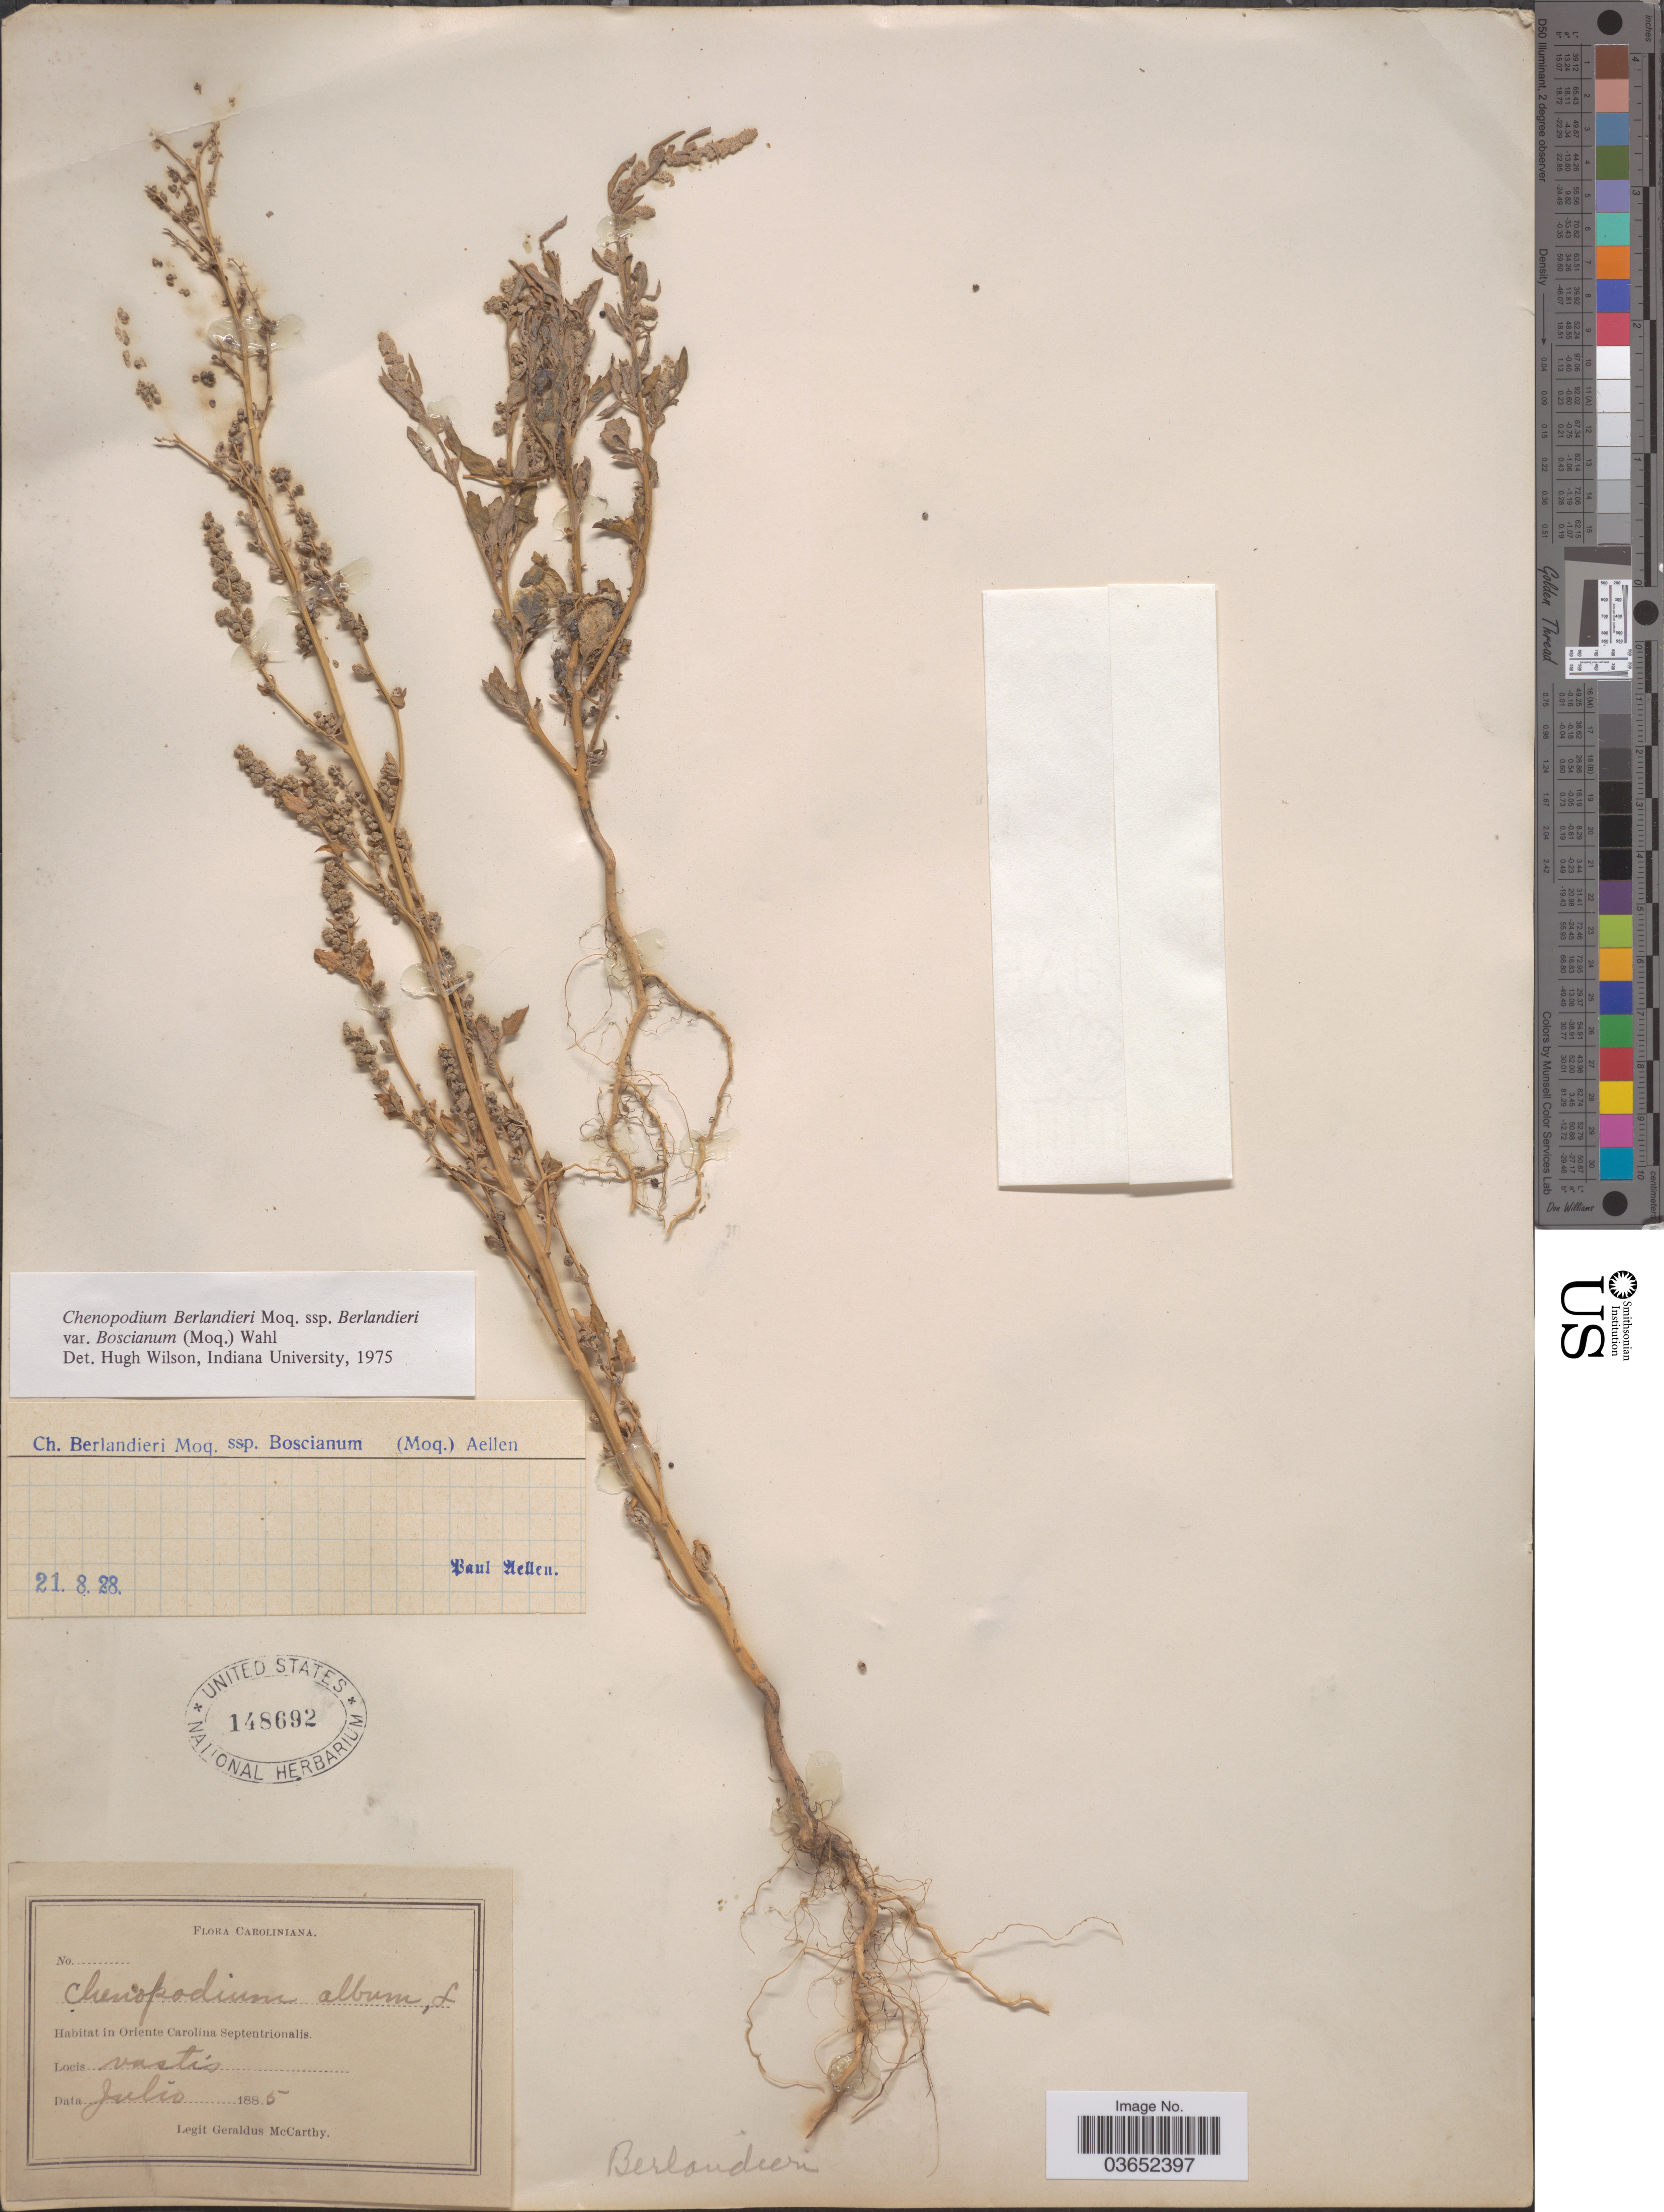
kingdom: Plantae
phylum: Tracheophyta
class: Magnoliopsida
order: Caryophyllales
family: Amaranthaceae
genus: Chenopodium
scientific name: Chenopodium berlandieri var. boscianum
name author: (Moq.) Wahl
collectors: M. McCarthy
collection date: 1885-07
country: United States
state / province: North Carolina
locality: Caroliniana. In Oriente Carolina Septentrionalis. Vastis.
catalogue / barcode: US 148692